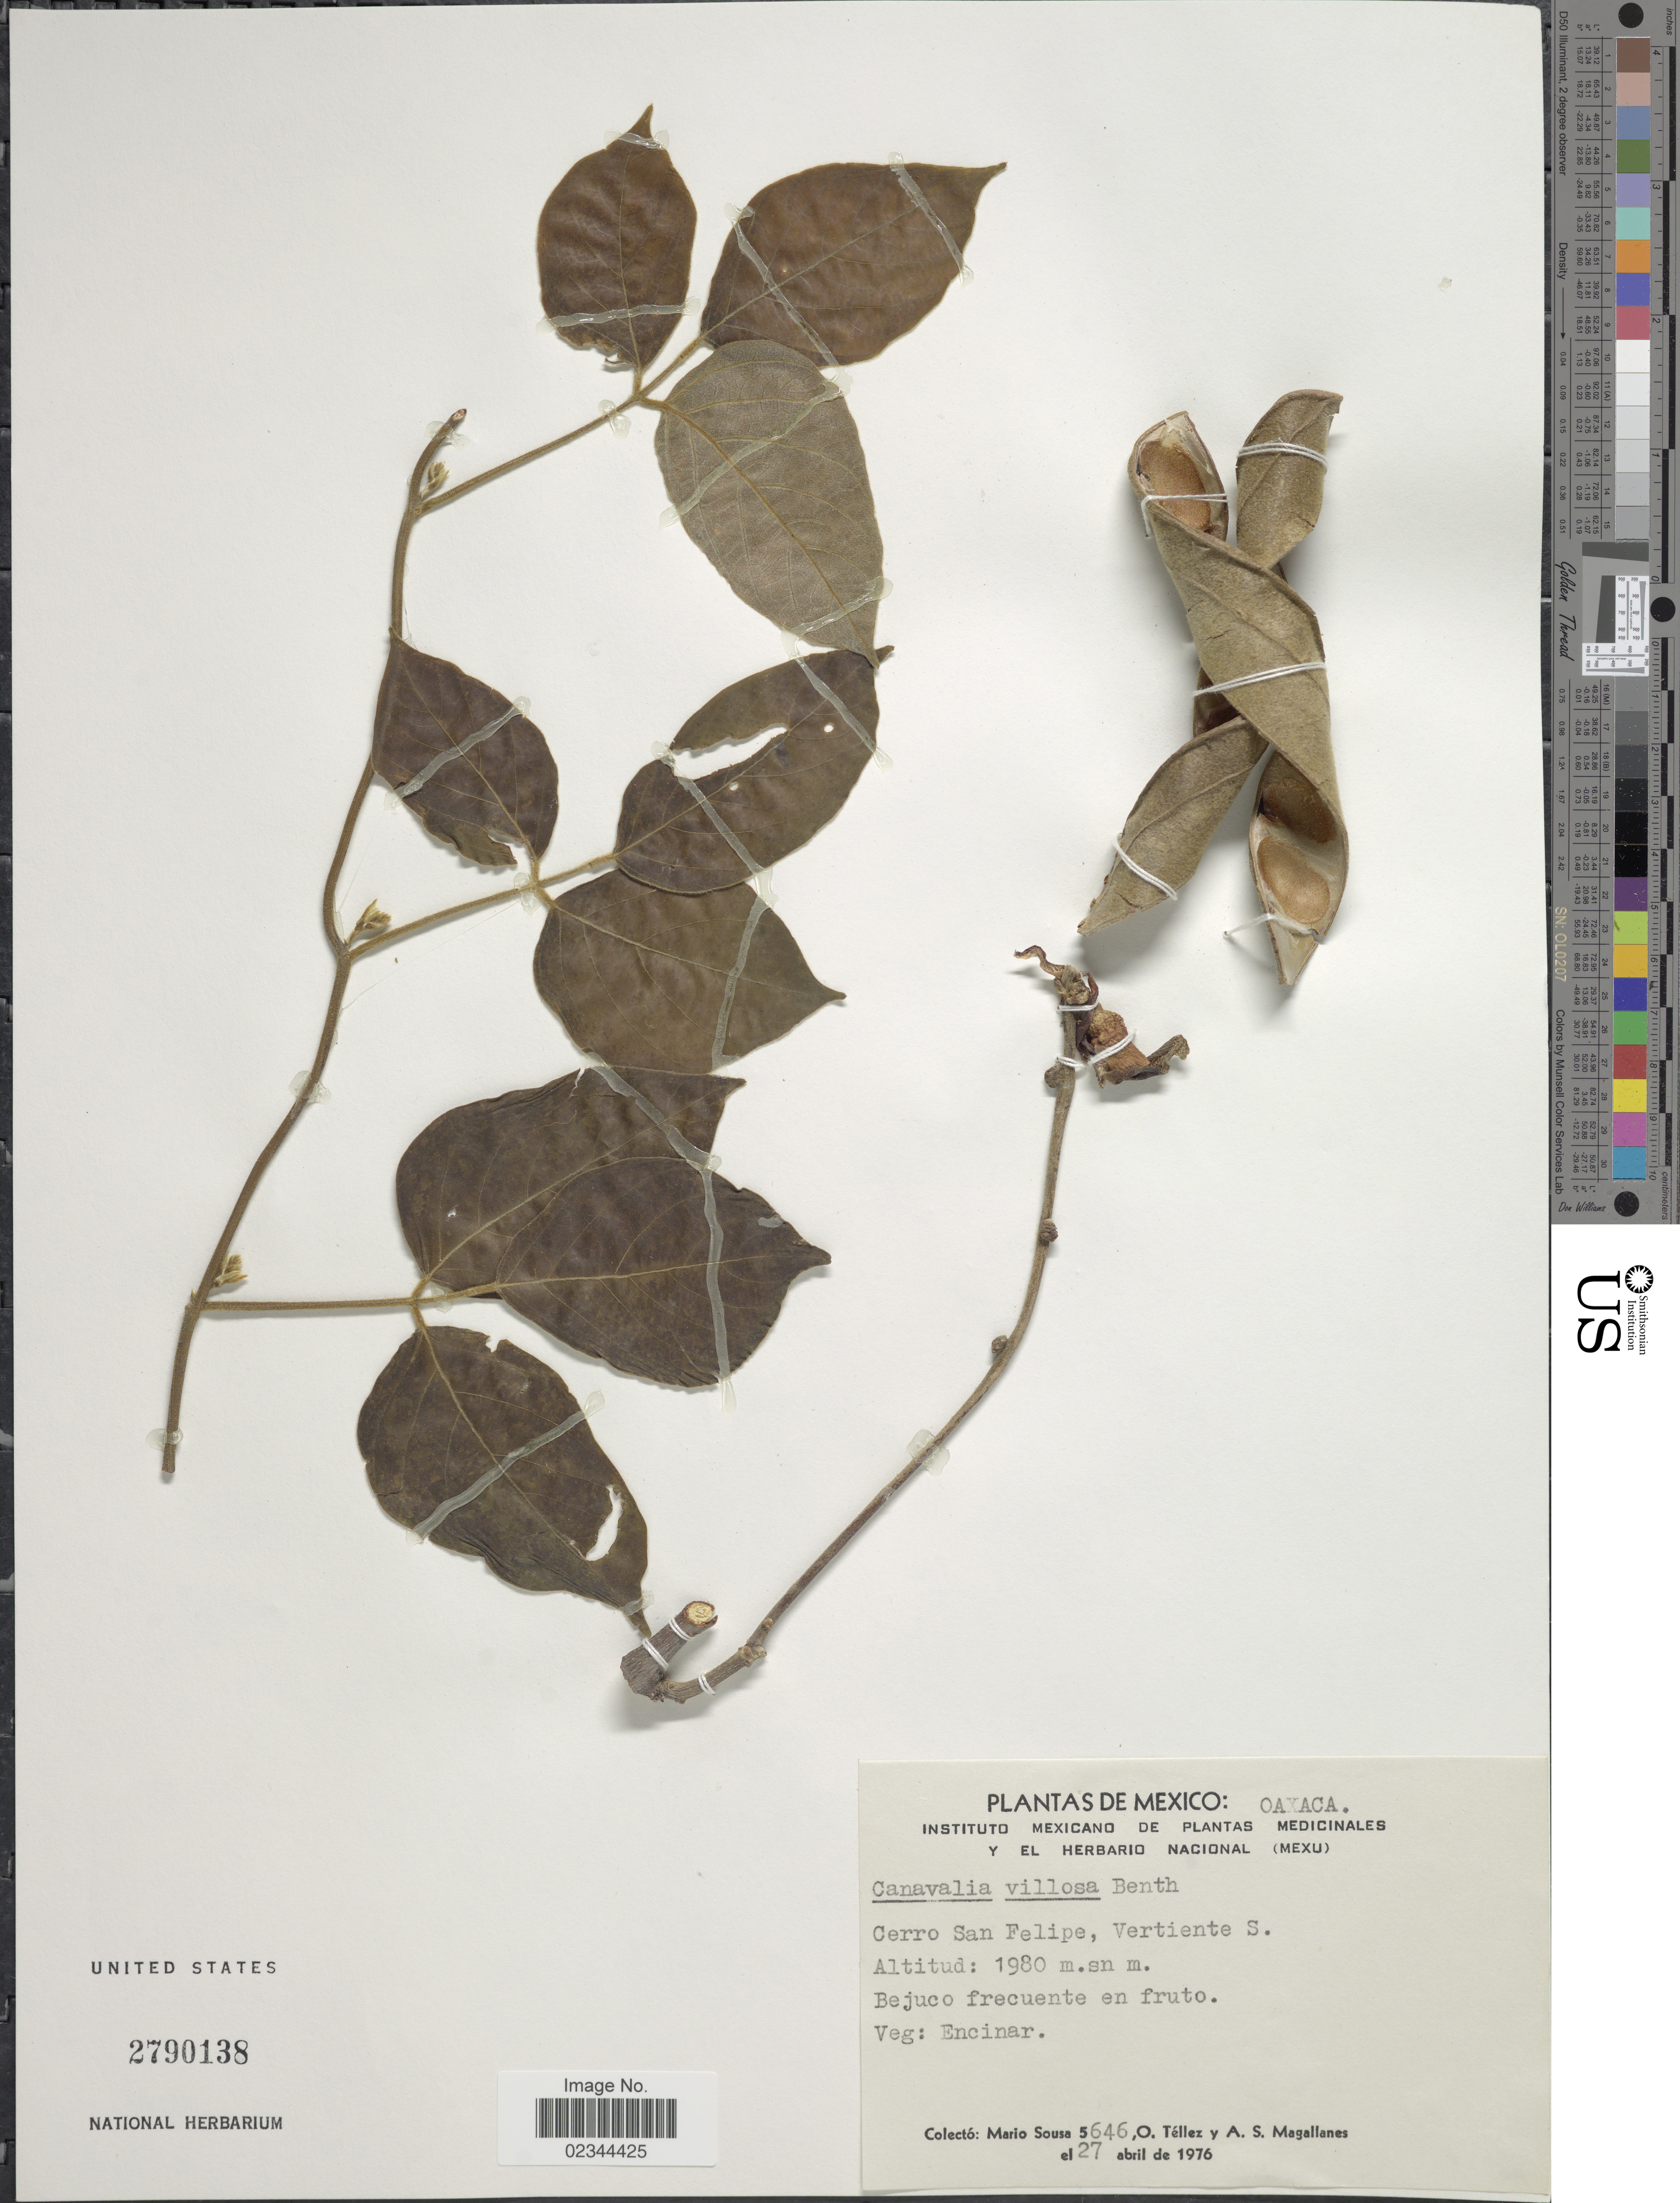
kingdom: Plantae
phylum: Tracheophyta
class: Magnoliopsida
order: Fabales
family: Fabaceae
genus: Canavalia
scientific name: Canavalia villosa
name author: Benth.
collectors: M. Sousa S., O. Tellez & A. Magallanes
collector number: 5646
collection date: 1976-04-27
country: Mexico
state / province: Oaxaca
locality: Cerro San Felipe, Vertiente S.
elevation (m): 1980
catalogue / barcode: US 2790138